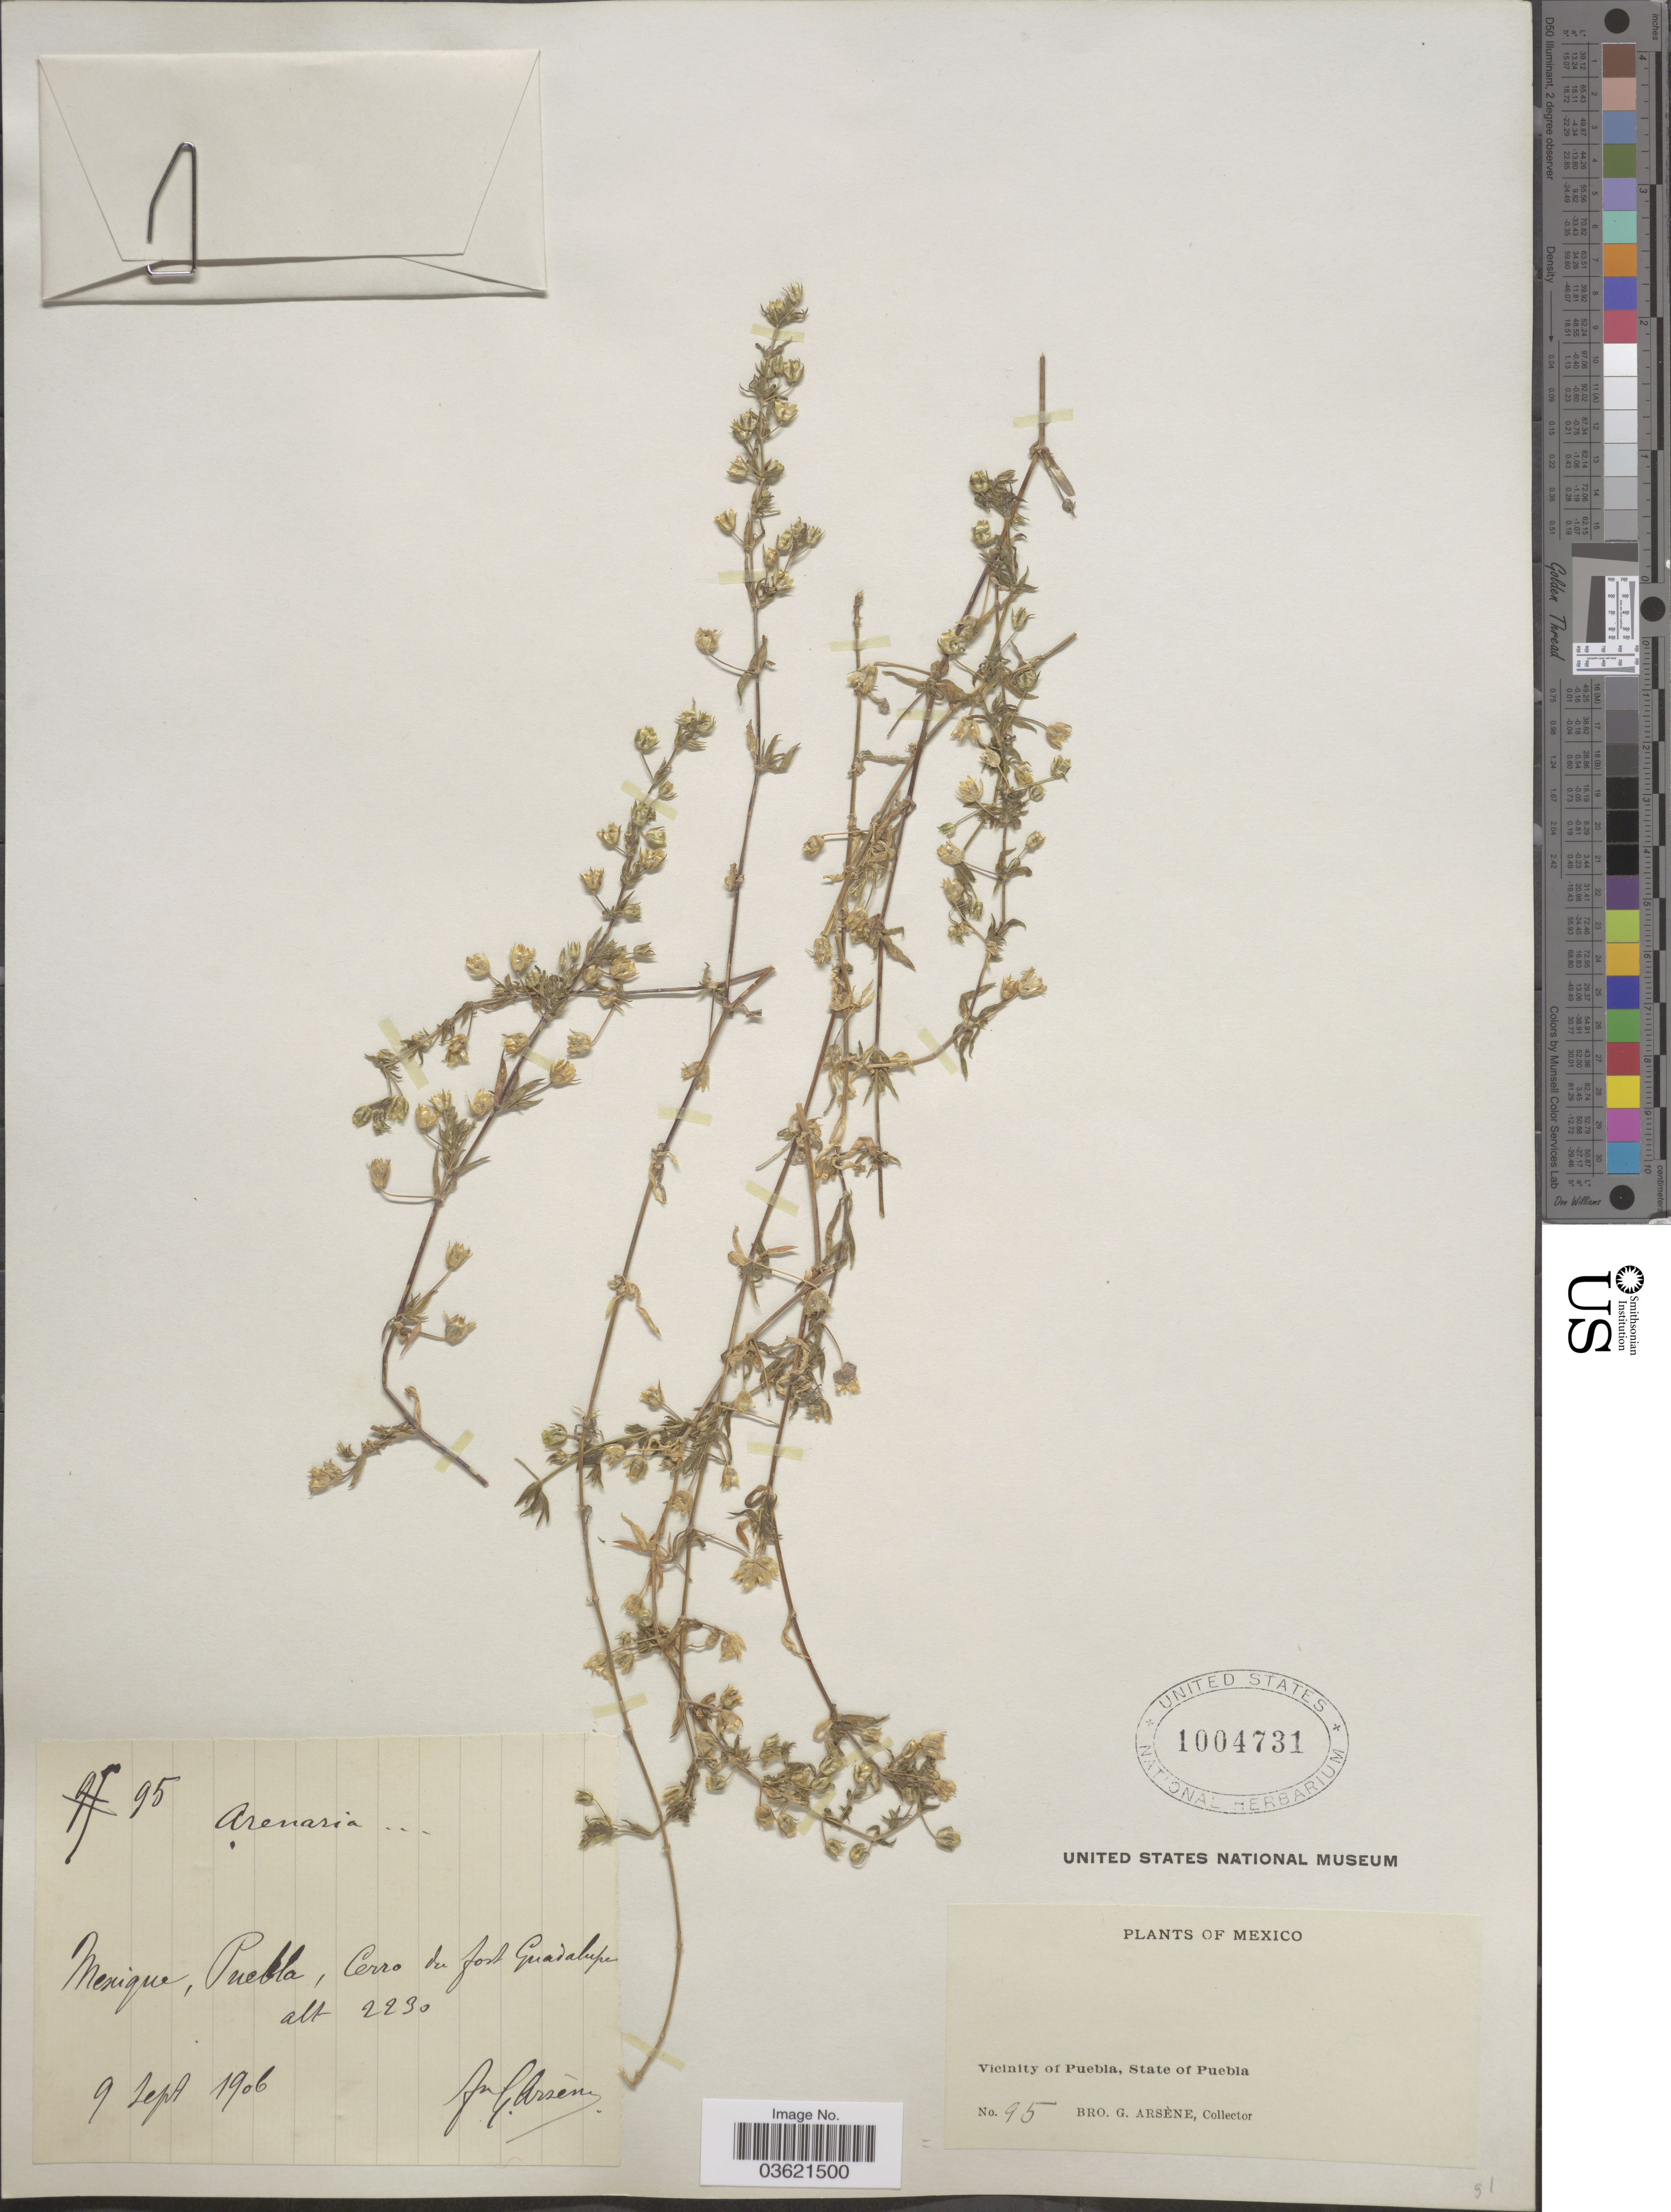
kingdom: Plantae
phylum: Tracheophyta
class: Magnoliopsida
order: Caryophyllales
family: Caryophyllaceae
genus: Arenaria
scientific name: Arenaria lanuginosa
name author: (Michx.) Rohrb.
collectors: Bro. G. Arsène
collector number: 95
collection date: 1906-09-09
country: Mexico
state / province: Puebla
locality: Cerro du fort Guadalupe. Vicinity of Puebla.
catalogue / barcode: US 1004731